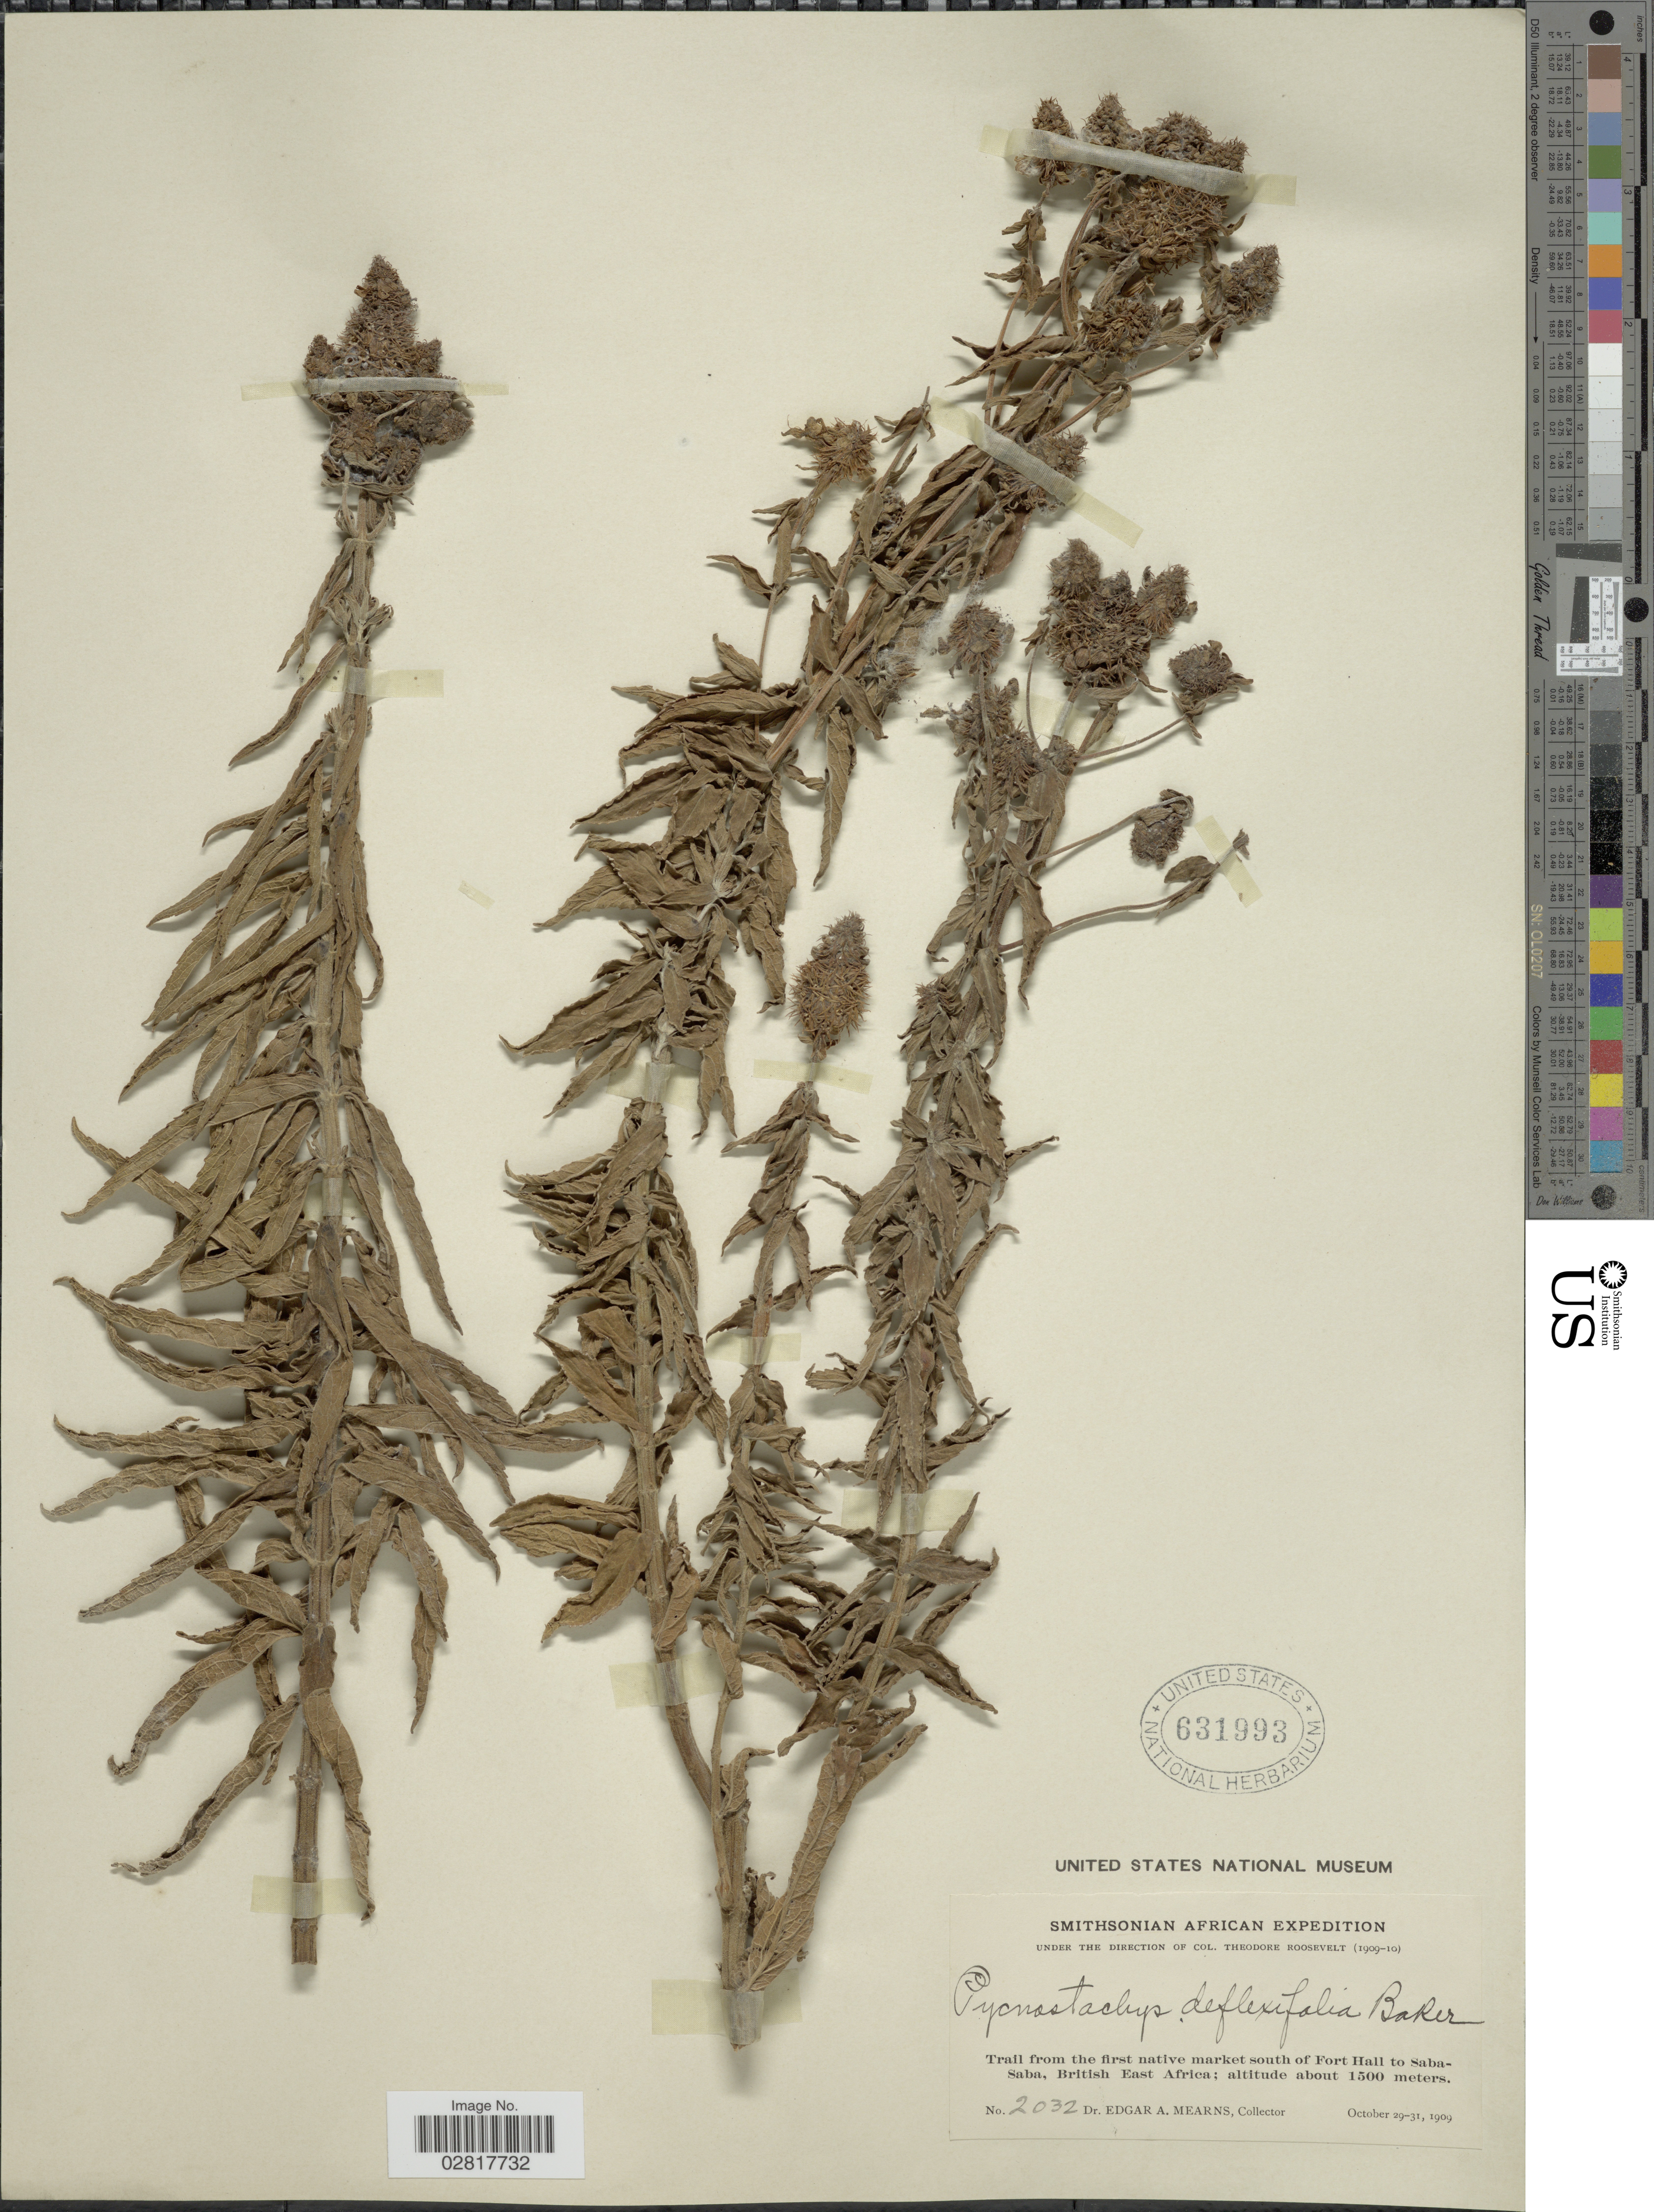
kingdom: Plantae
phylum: Tracheophyta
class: Magnoliopsida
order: Lamiales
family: Lamiaceae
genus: Pycnostachys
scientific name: Pycnostachys deflexifolia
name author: Baker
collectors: E. A. Mearns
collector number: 2032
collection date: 1909-10-29/1909-10-31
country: Kenya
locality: Trail from the first native market south of Fort Hall to Saba-Saba, British East Africa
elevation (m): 1500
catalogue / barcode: US 631993